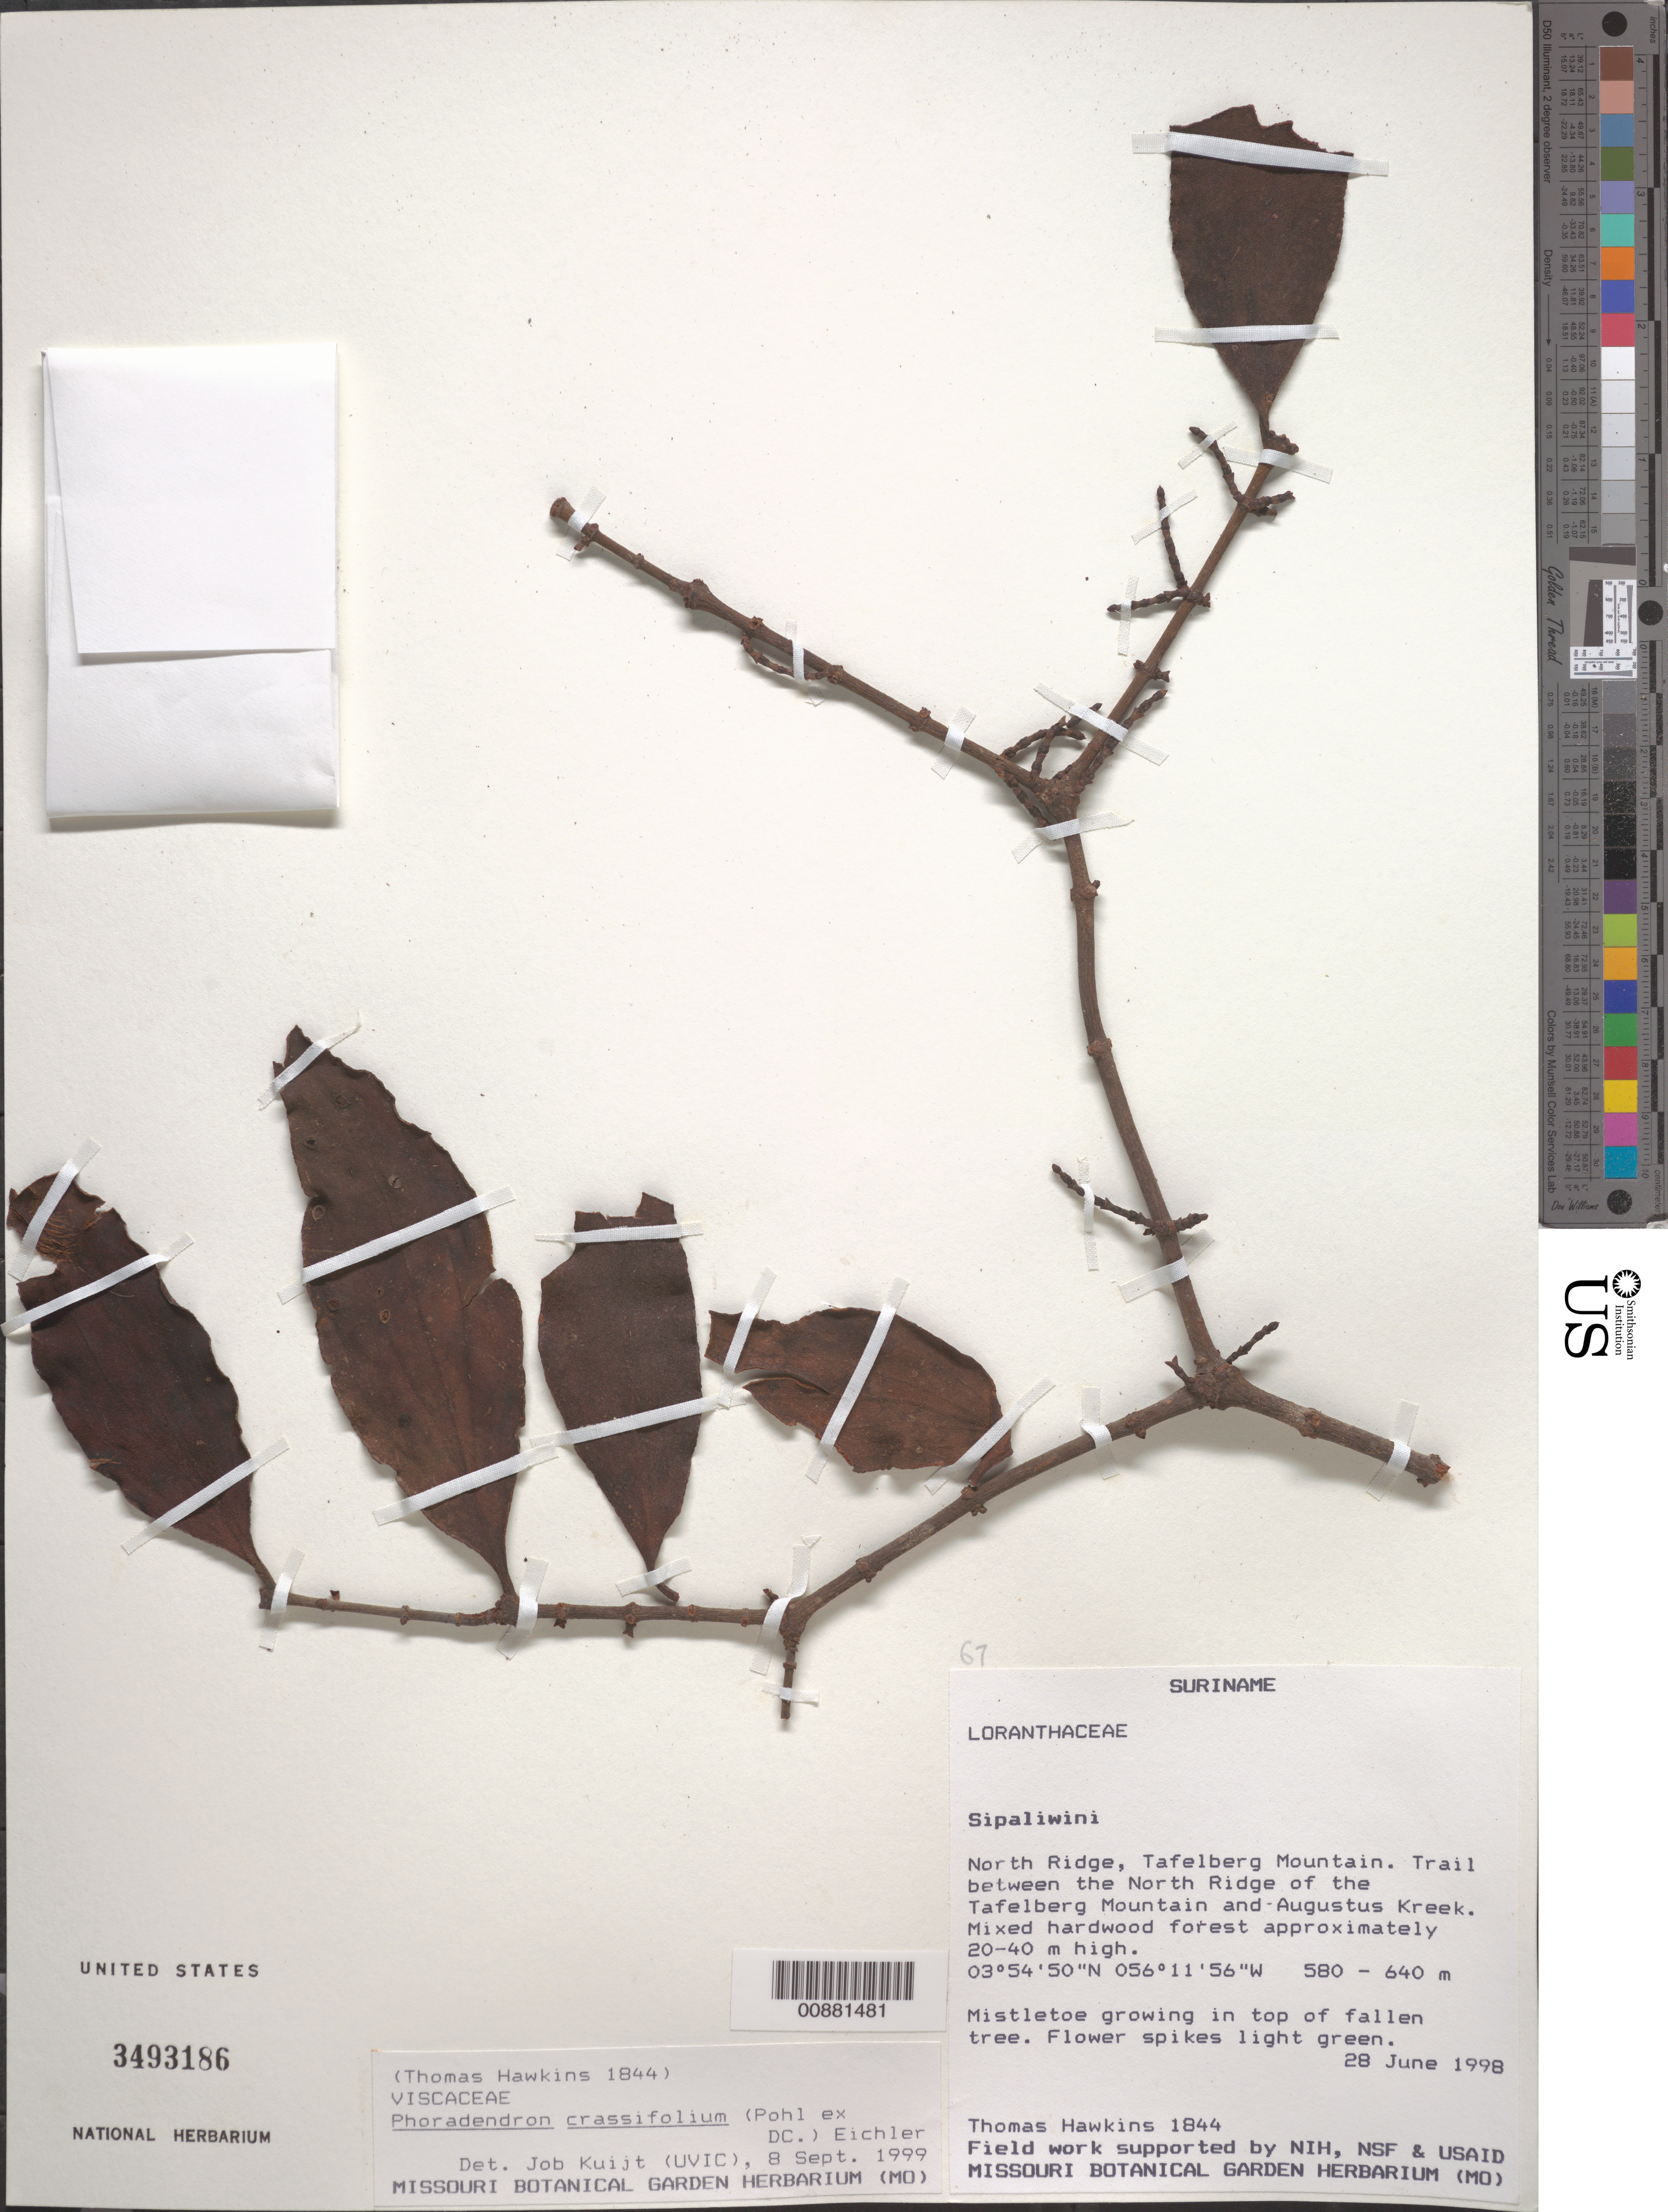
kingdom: Plantae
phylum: Tracheophyta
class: Magnoliopsida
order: Santalales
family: Viscaceae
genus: Phoradendron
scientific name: Phoradendron crassifolium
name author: (Pohl ex DC.) Eichler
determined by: Kuijt, Job, (CANADA)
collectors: T. Hawkins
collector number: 1844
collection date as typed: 28-Jun-98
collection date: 1998-06-28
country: Suriname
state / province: Sipaliwini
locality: Tafelberg (Table Mountain), North Ridge; trail between the North Ridge of the Tafelberg Mountain and Augustus Kreek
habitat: Mixed hardwood forest approx. 20-40m high; growing in top of fallen tree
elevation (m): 580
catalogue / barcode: US 3493186